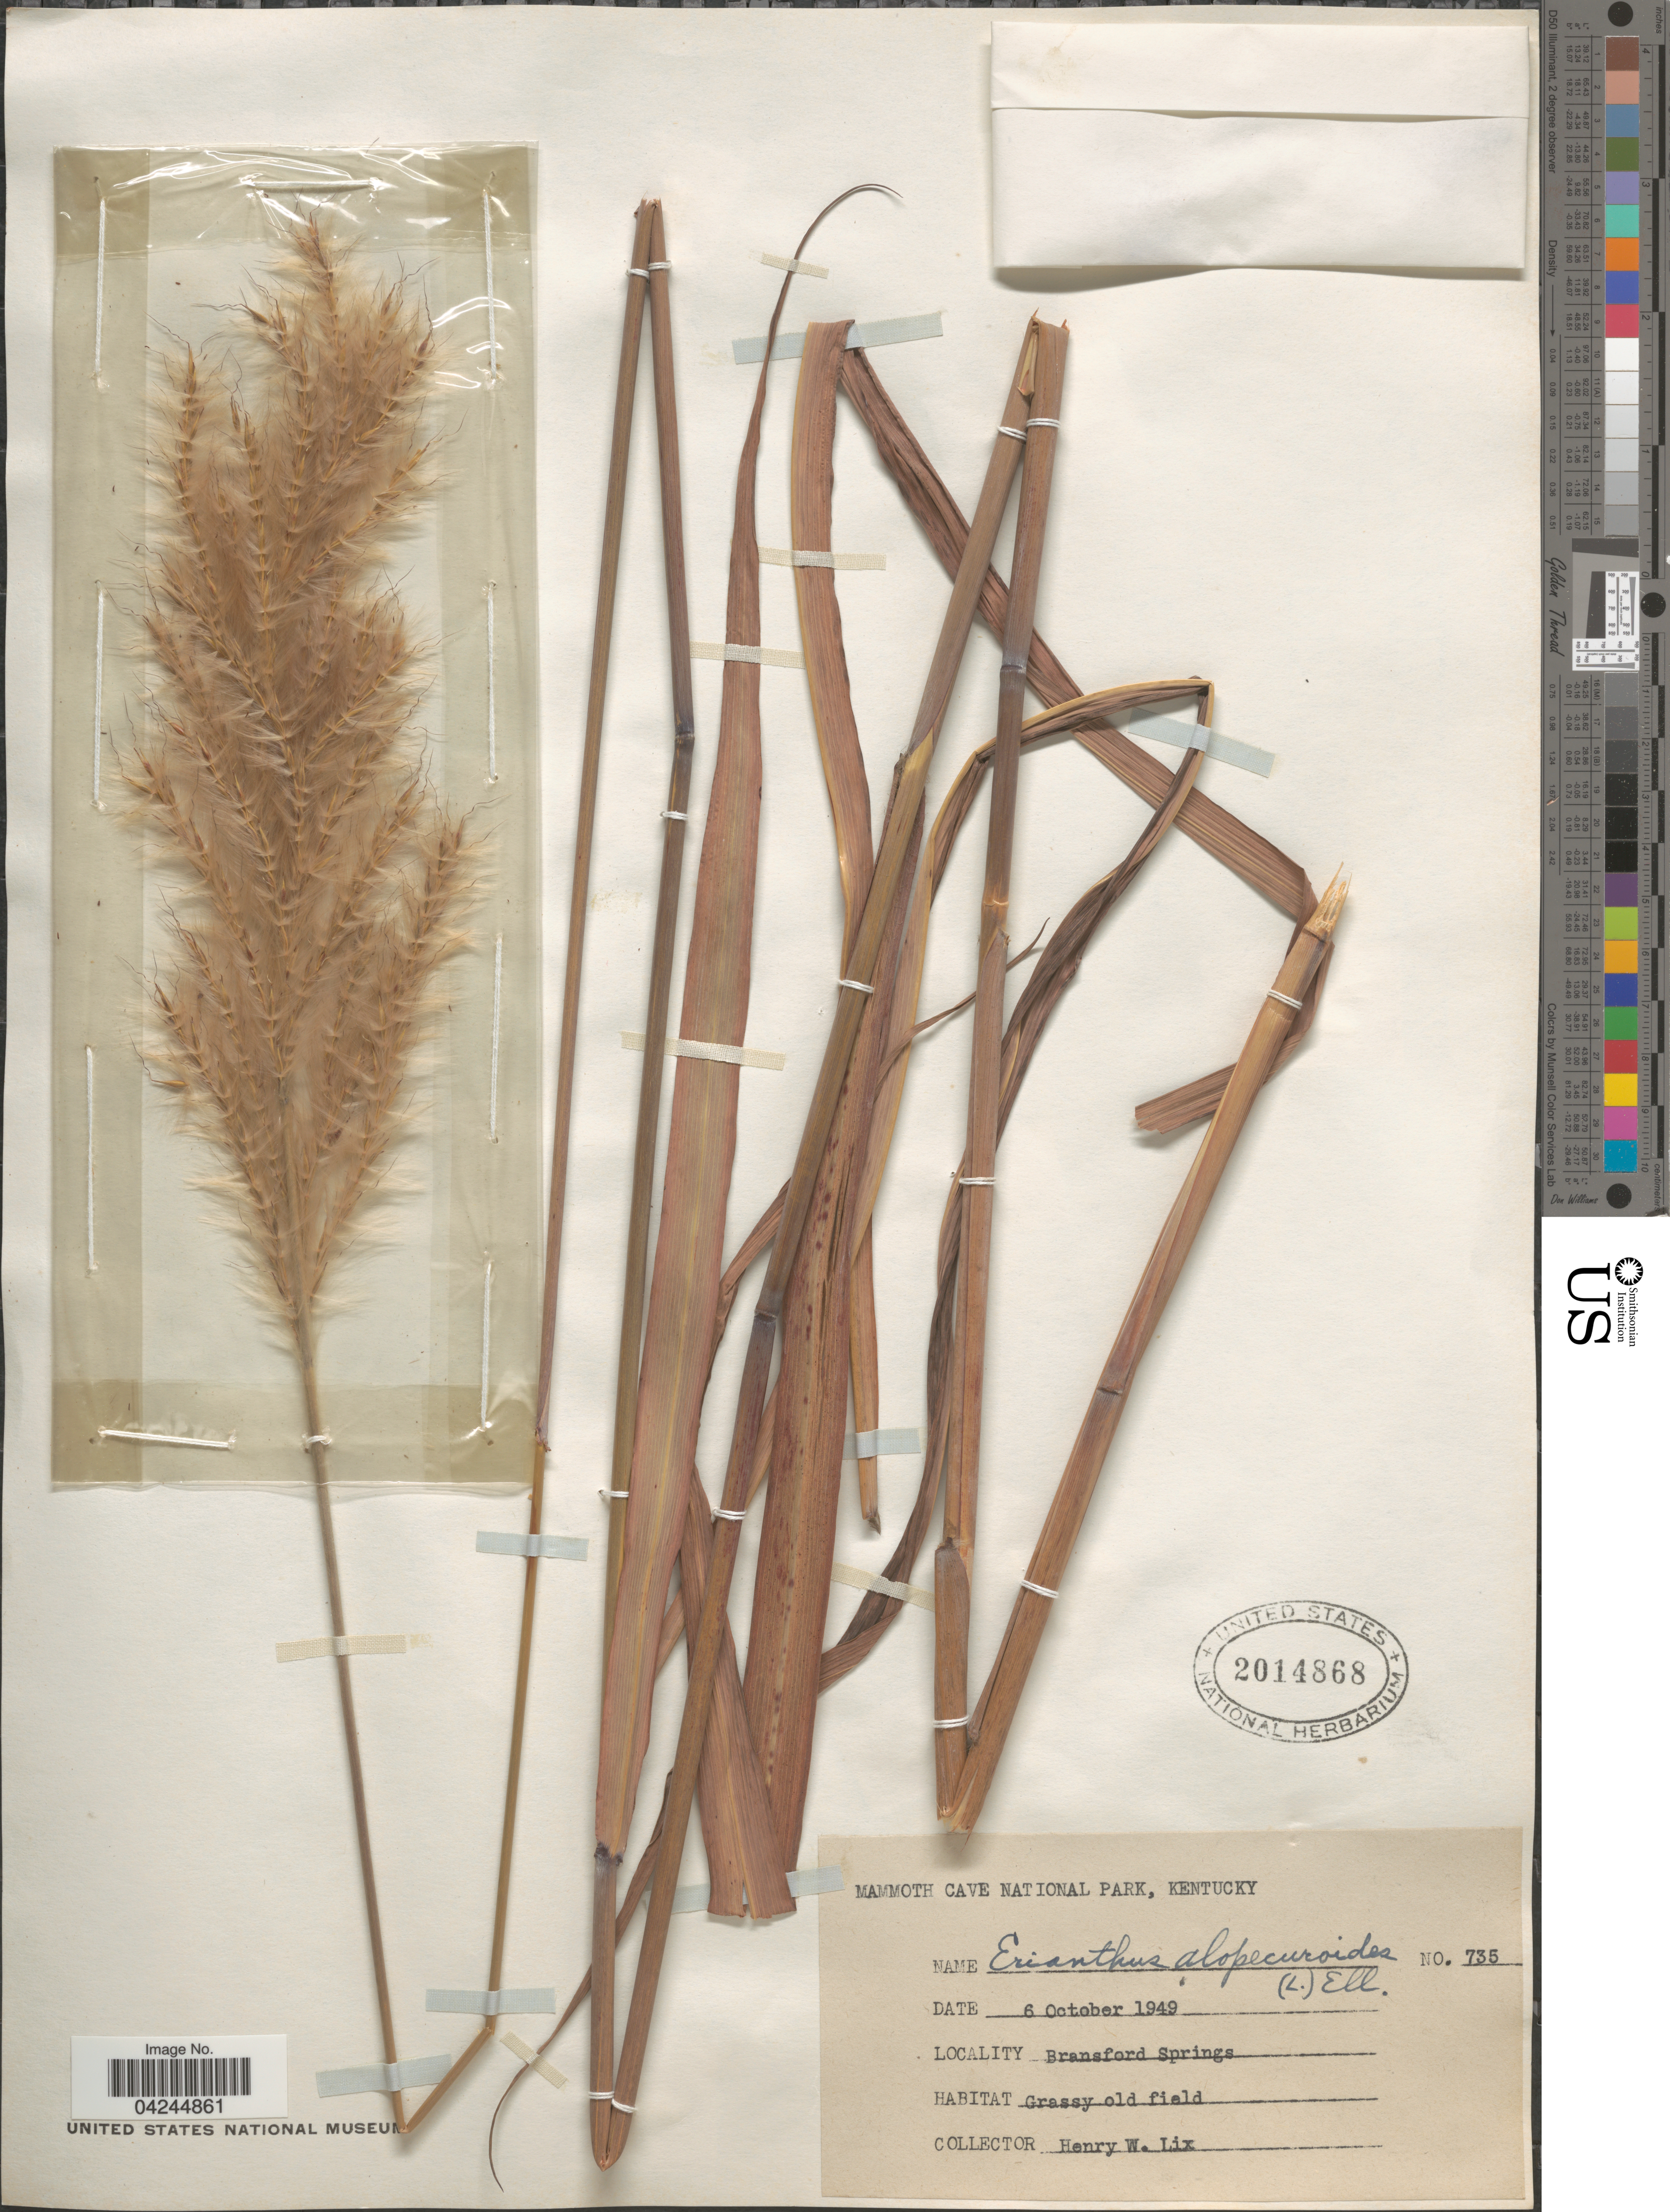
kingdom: Plantae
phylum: Tracheophyta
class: Liliopsida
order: Poales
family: Poaceae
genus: Erianthus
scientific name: Erianthus alopecuroides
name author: Elliott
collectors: H. W. Lix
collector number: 735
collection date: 1949-10-06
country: United States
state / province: Kentucky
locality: Mammoth Cave National Park. Bransford Springs.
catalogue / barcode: US 2014868